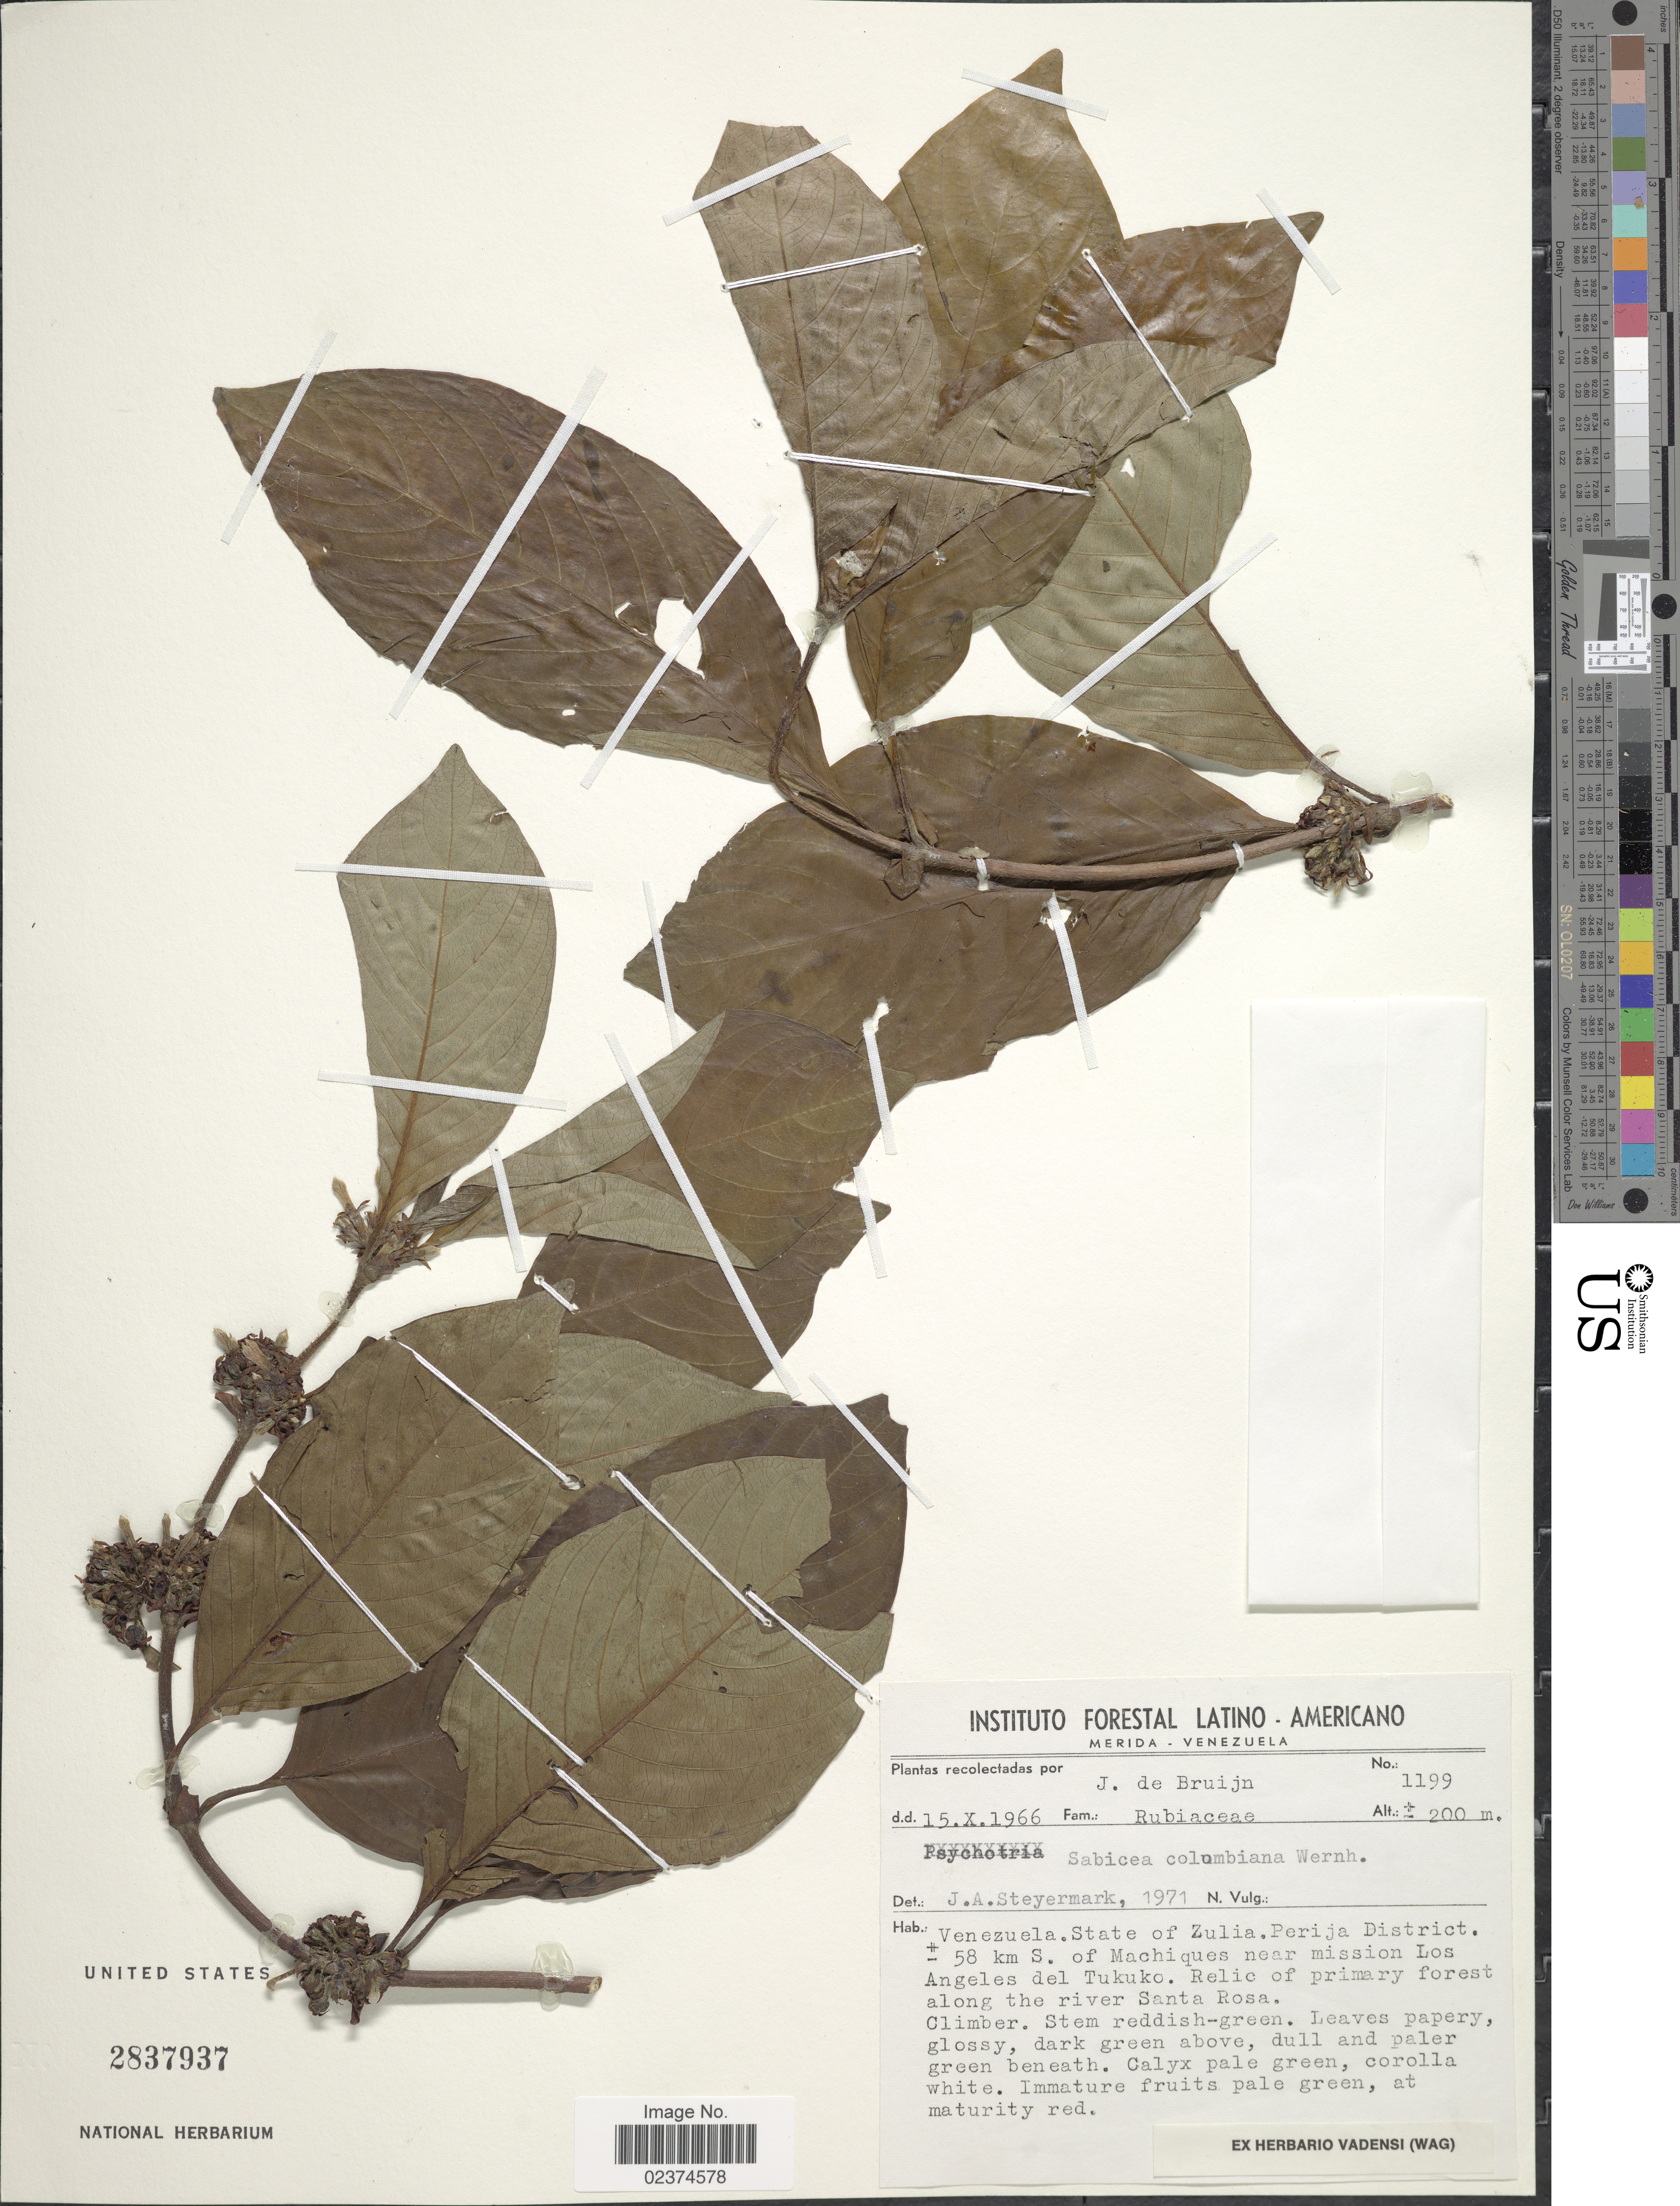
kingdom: Plantae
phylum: Tracheophyta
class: Magnoliopsida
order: Gentianales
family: Rubiaceae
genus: Sabicea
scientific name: Sabicea colombiana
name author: Wernham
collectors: J. Bruijn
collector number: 1199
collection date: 1966-10-15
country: Venezuela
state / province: Zulia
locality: Perija District, +/- 58 km S. of Machiques near mission Los Angeles del Tukuko, Relic of primary forest along the river Santa Rosa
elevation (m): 200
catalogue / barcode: US 2837937